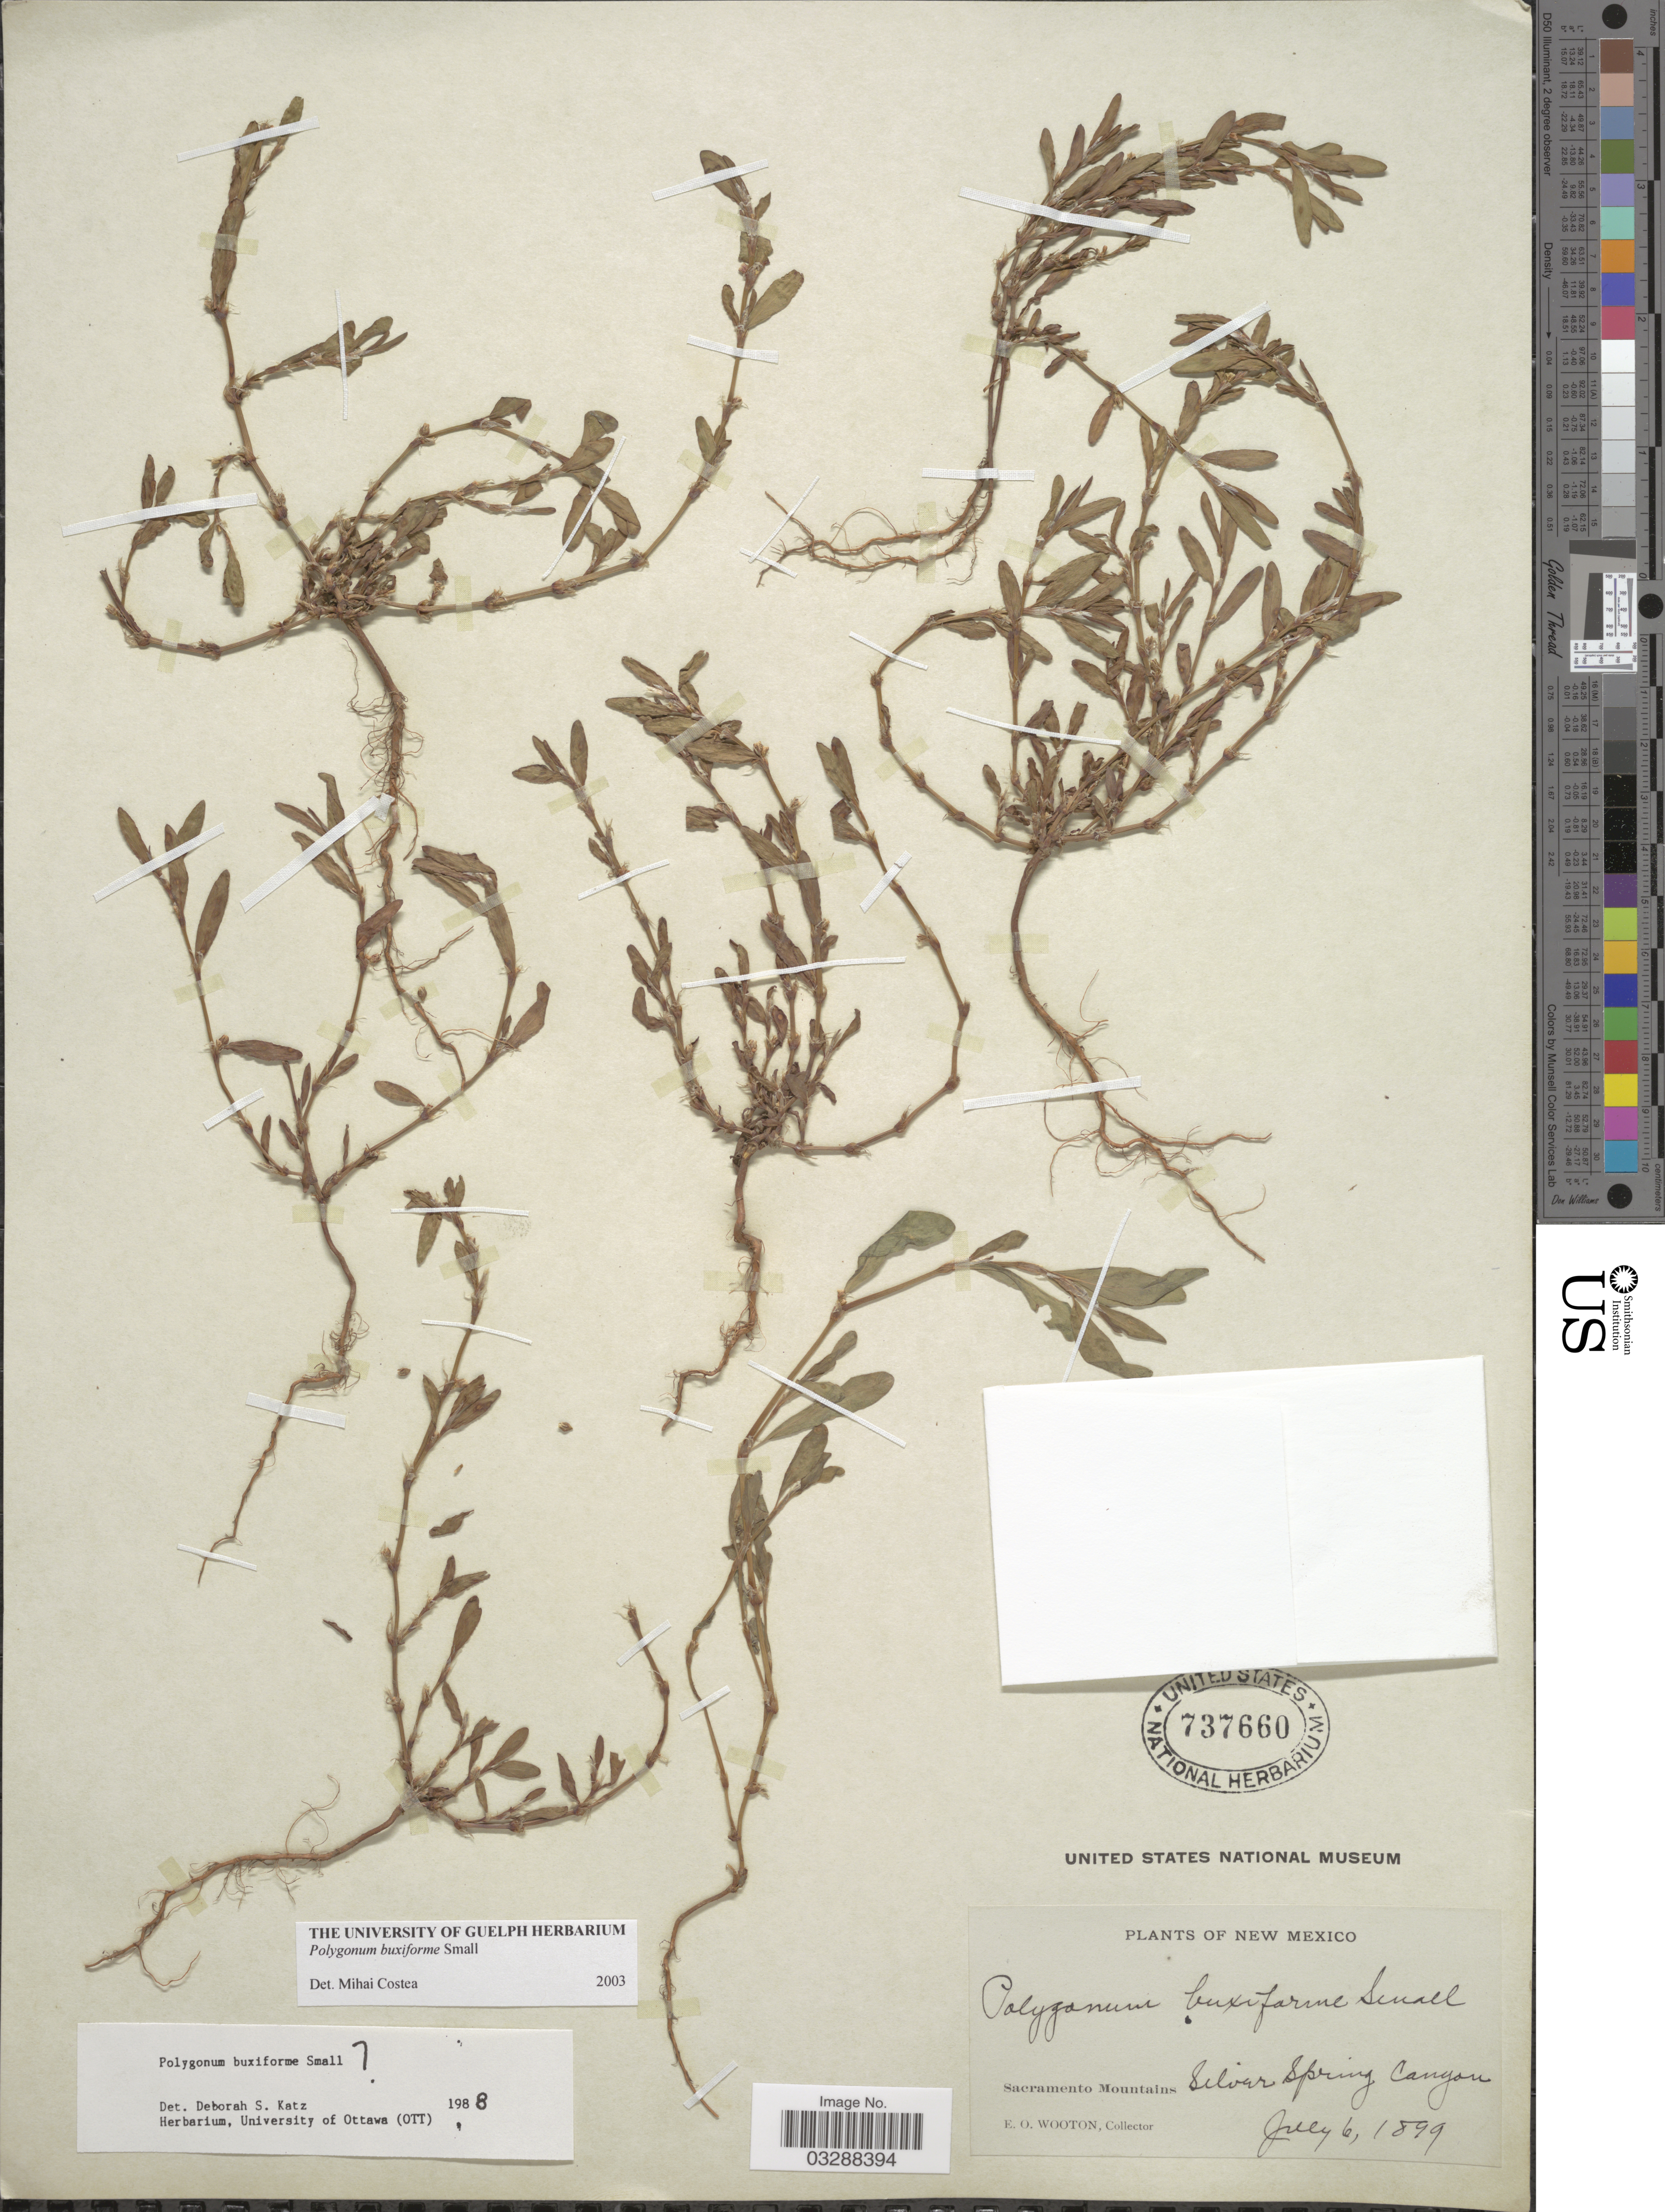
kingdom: Plantae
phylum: Tracheophyta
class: Magnoliopsida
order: Caryophyllales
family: Polygonaceae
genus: Polygonum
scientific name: Polygonum buxiforme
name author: Small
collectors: E. O. Wooton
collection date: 1899-07-06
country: United States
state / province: New Mexico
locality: Sacramento Mountains, Silver Spring Canyon.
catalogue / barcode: US 737660